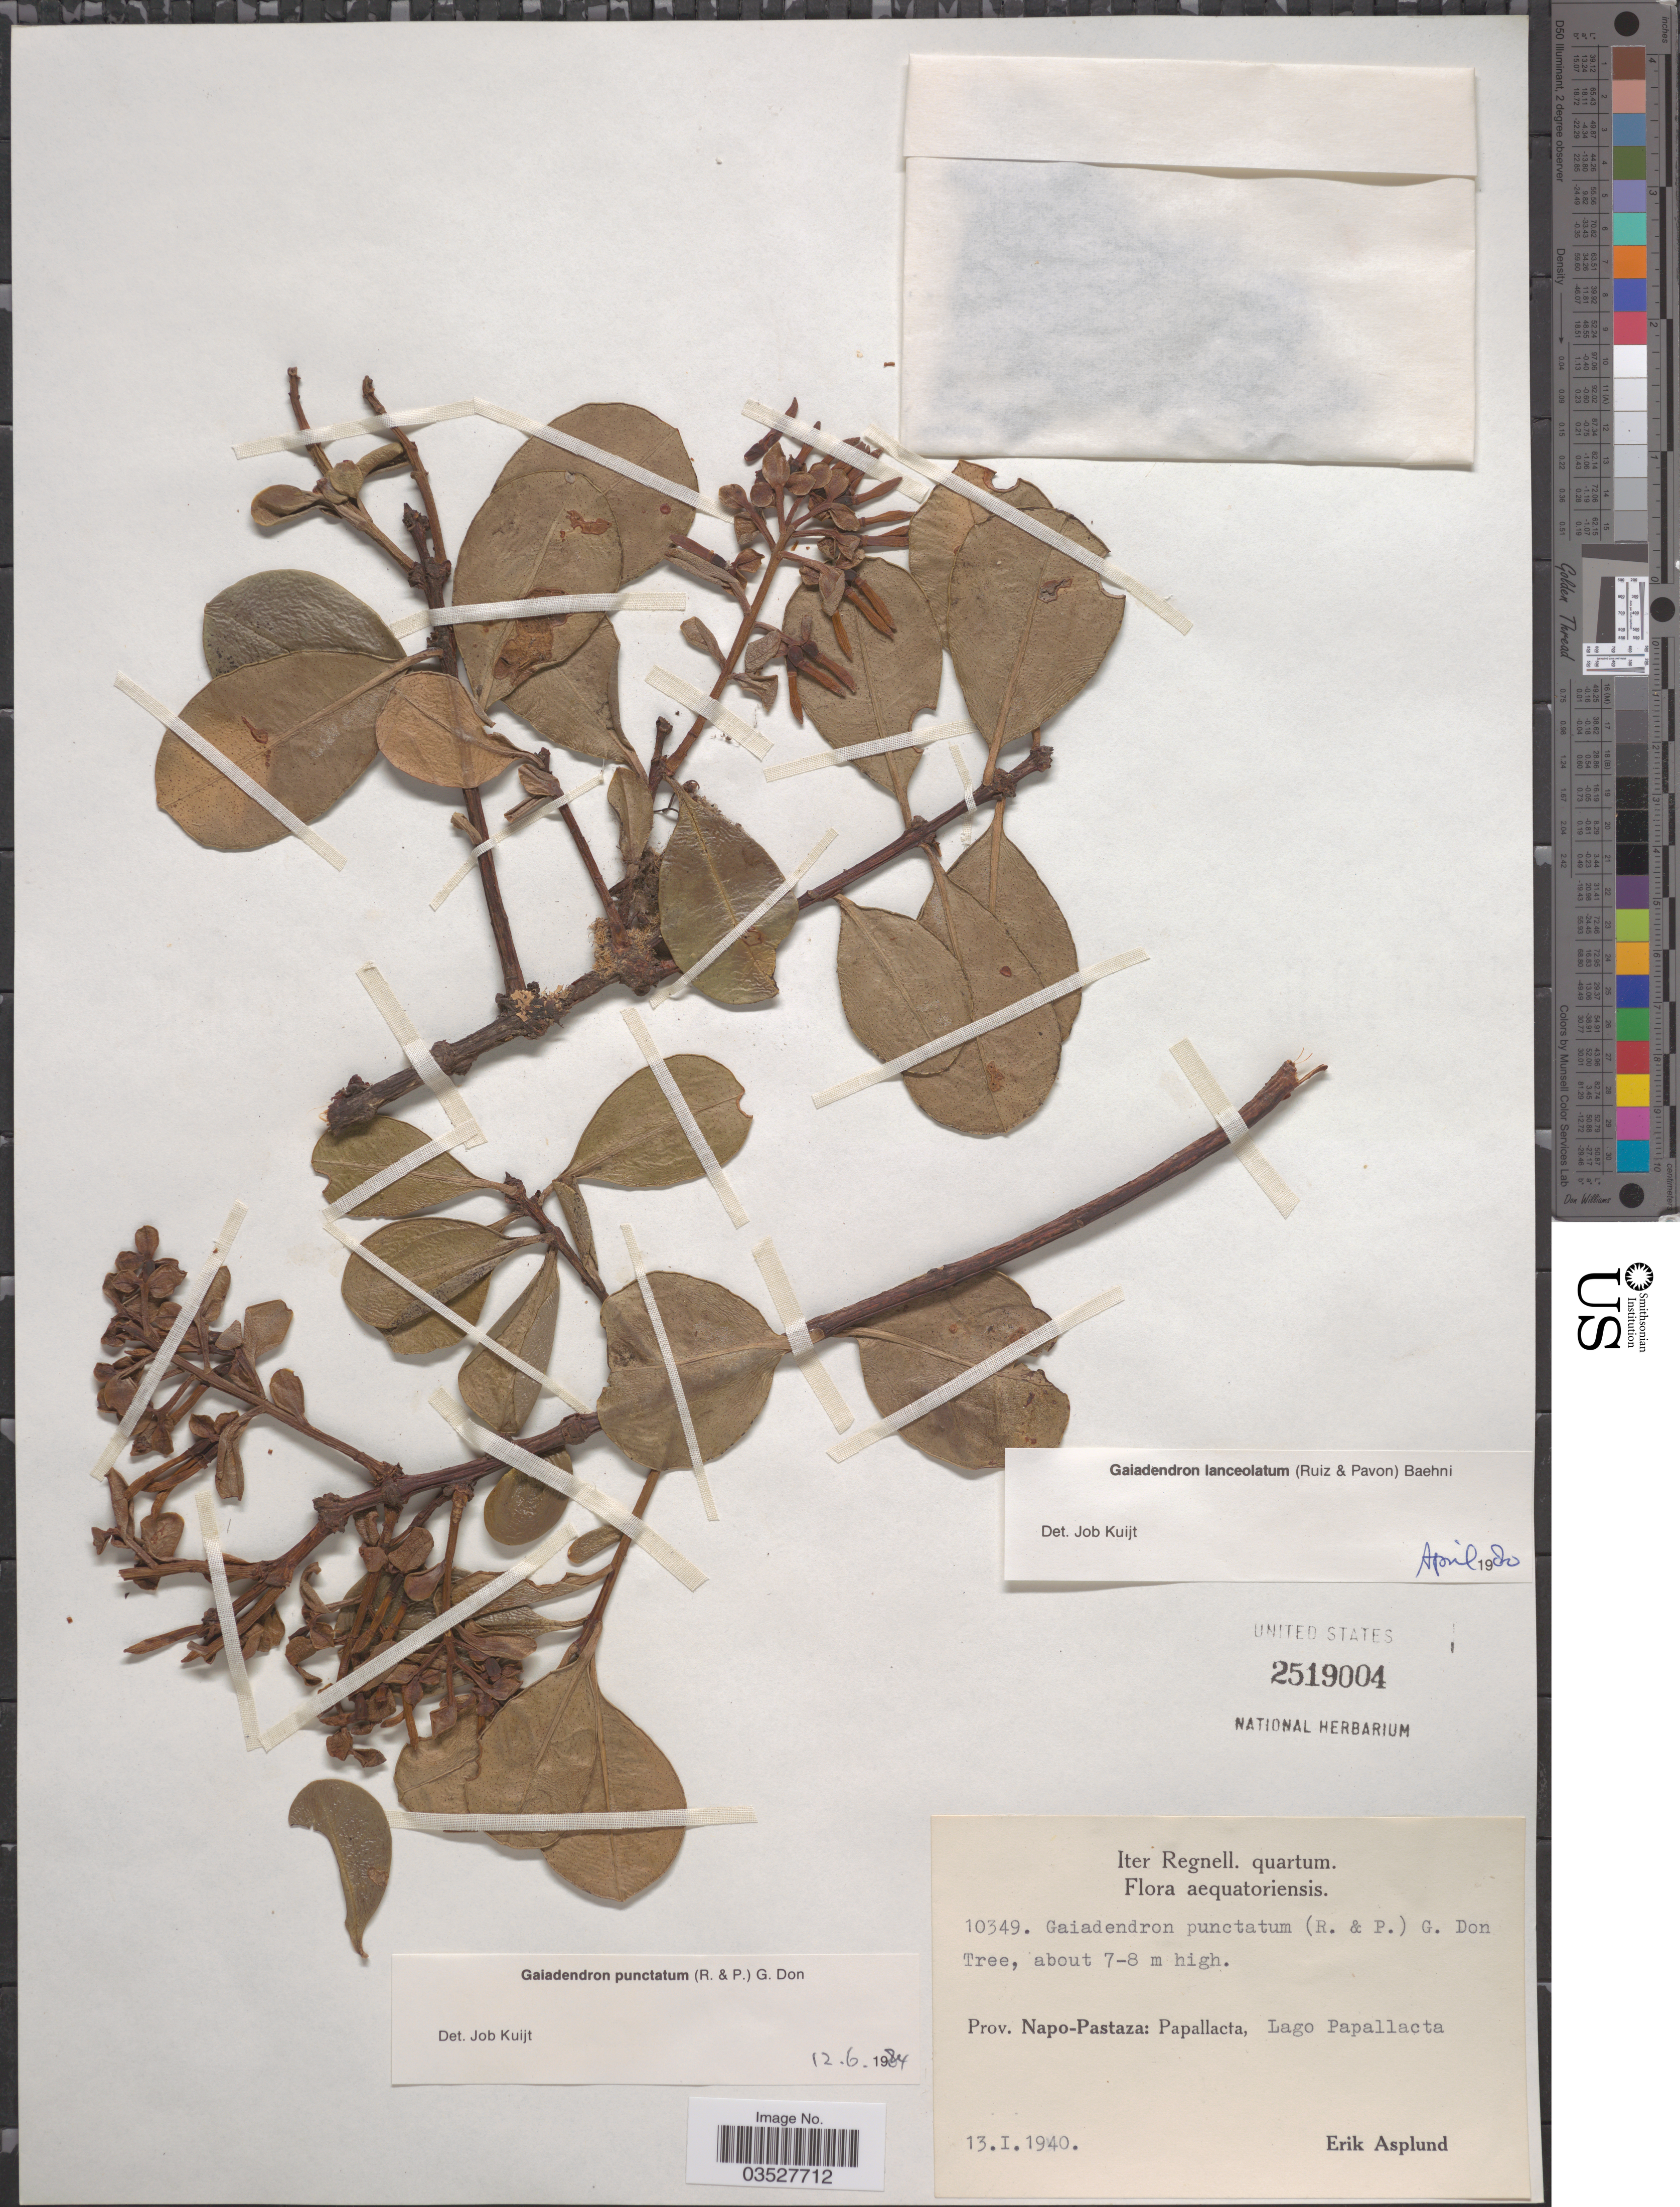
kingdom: Plantae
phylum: Tracheophyta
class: Magnoliopsida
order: Santalales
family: Loranthaceae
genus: Gaiadendron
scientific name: Gaiadendron punctatum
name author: (Ruiz & Pav.) G. Don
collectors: E. Asplund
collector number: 10349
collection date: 1940-01-13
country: Ecuador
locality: Prov. Napo-Pastaza: Papallacta, Lago Papallacta.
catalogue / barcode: US 2519004